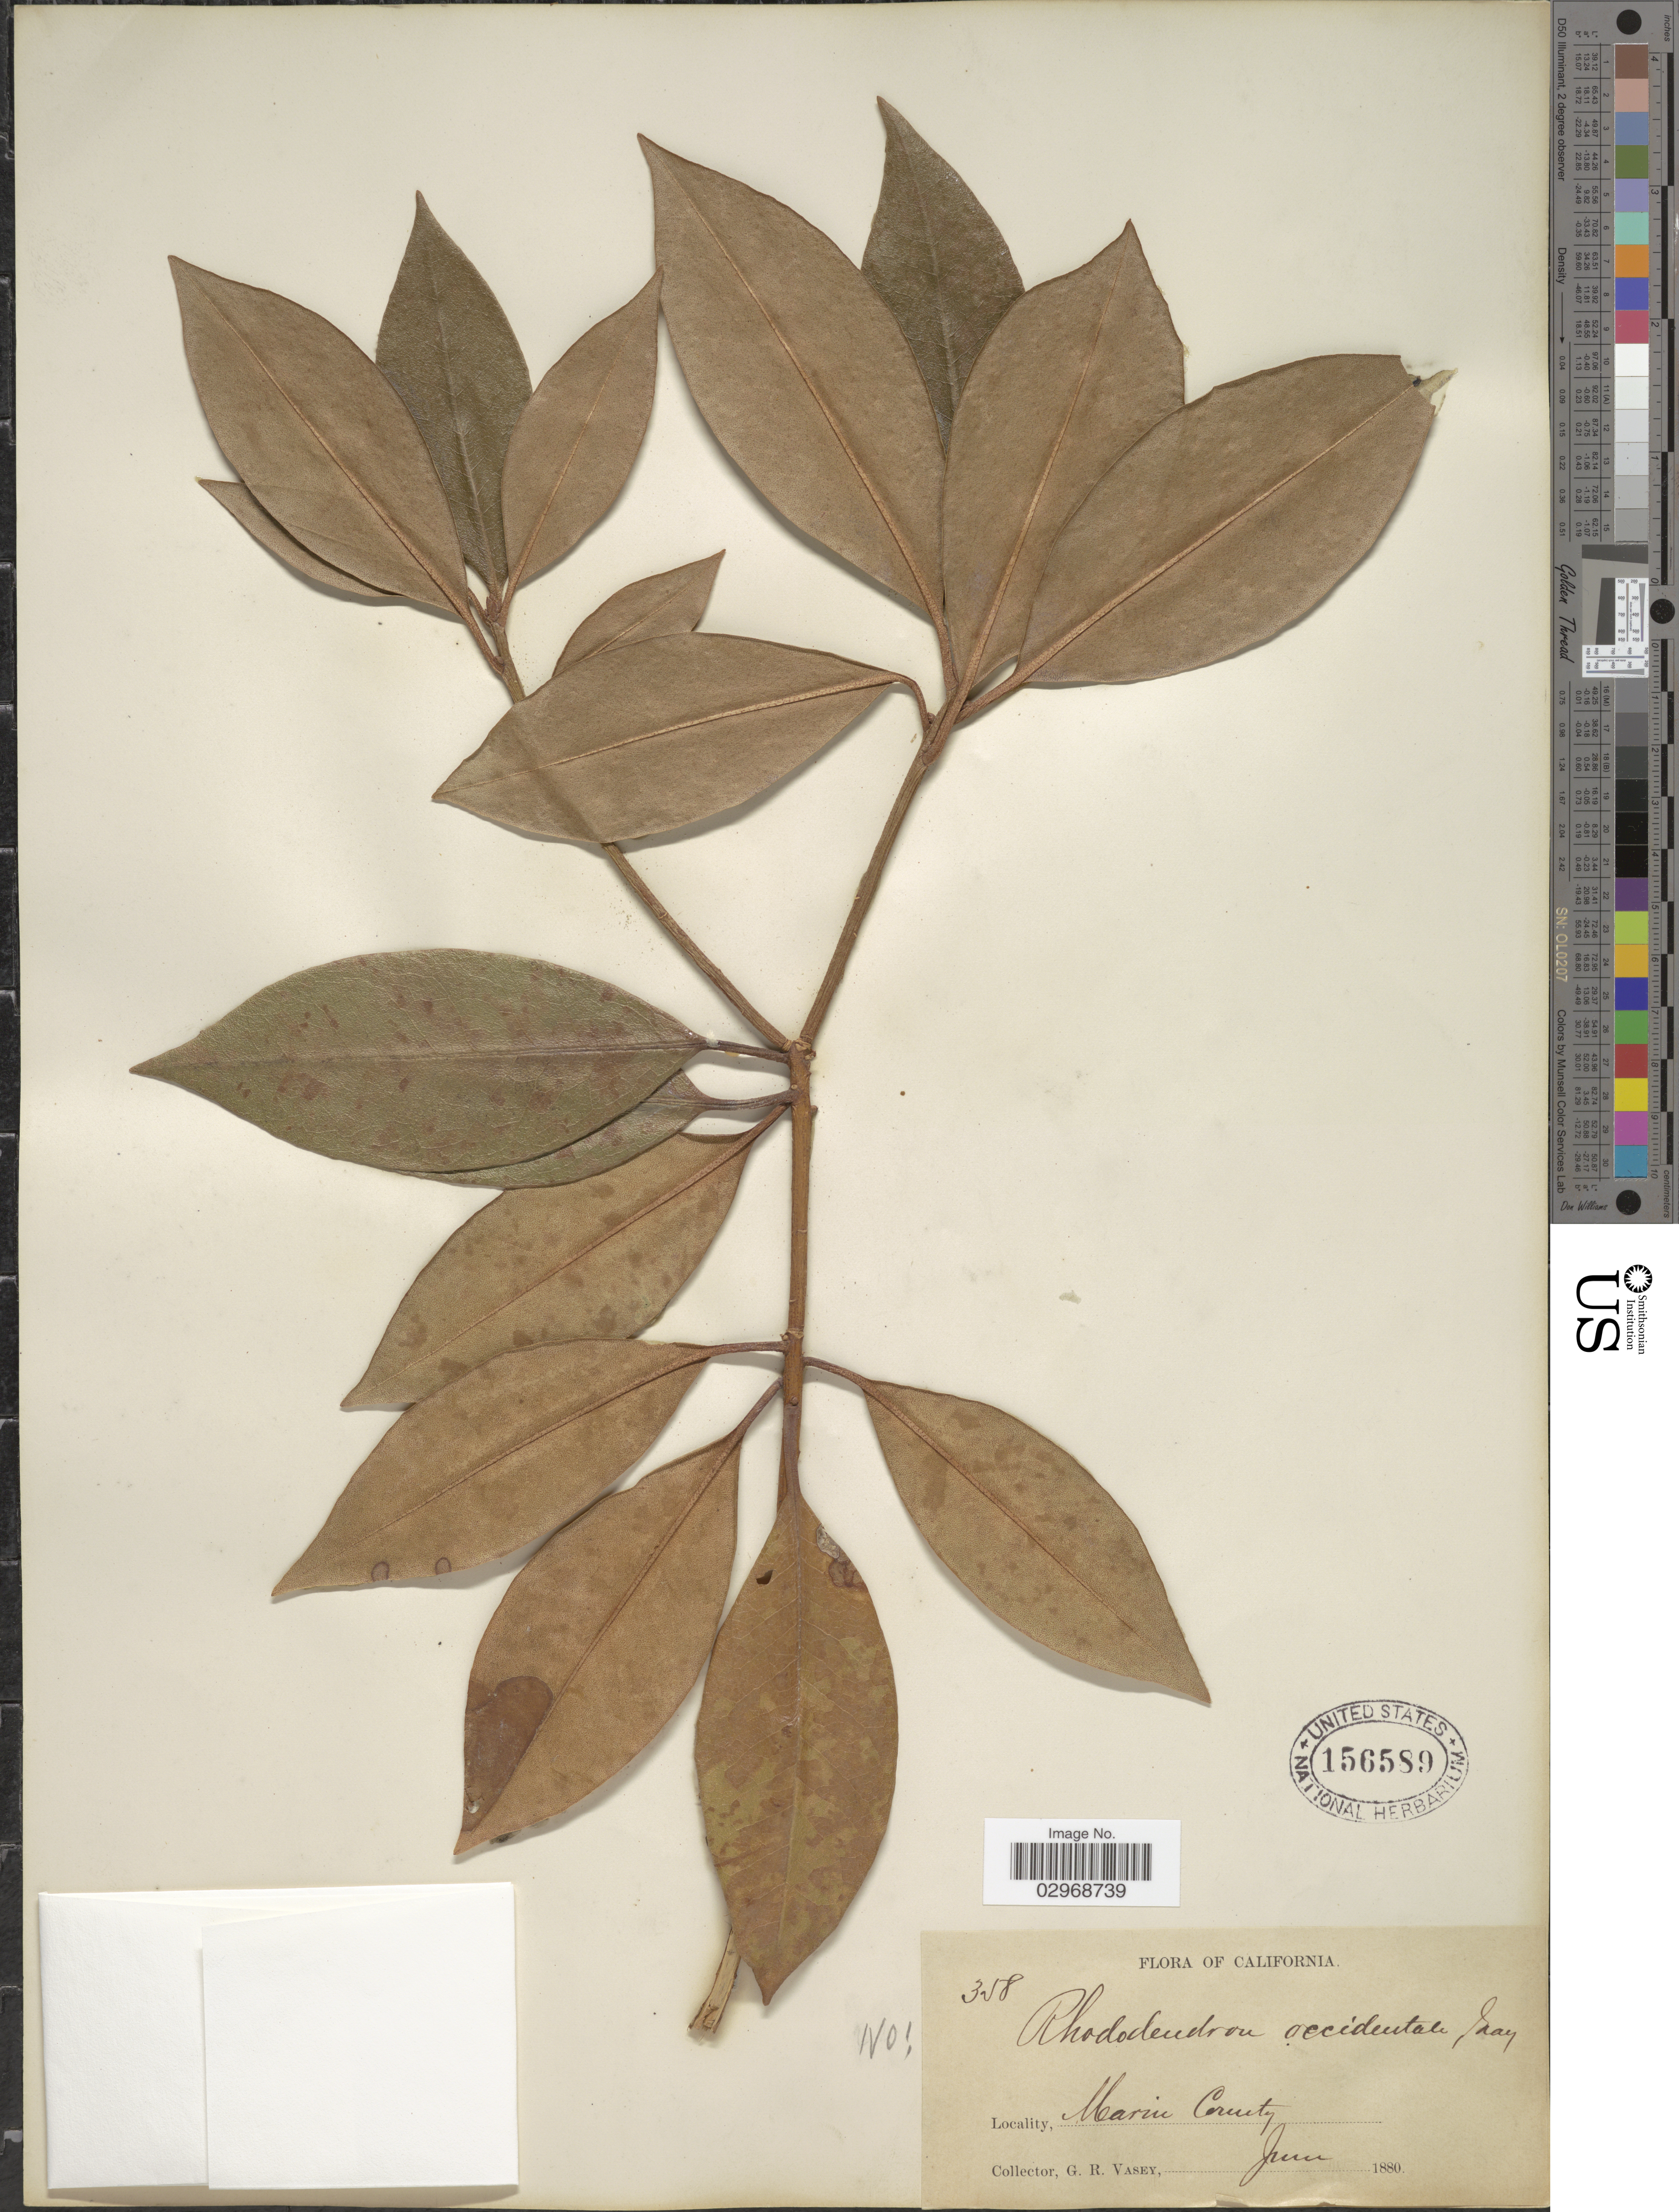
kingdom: Plantae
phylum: Tracheophyta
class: Magnoliopsida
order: Ericales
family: Ericaceae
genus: Rhododendron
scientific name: Rhododendron sp.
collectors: G. R. Vasey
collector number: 358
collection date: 1880-06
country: United States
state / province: California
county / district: Marin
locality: Marin County.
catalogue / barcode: US 156589